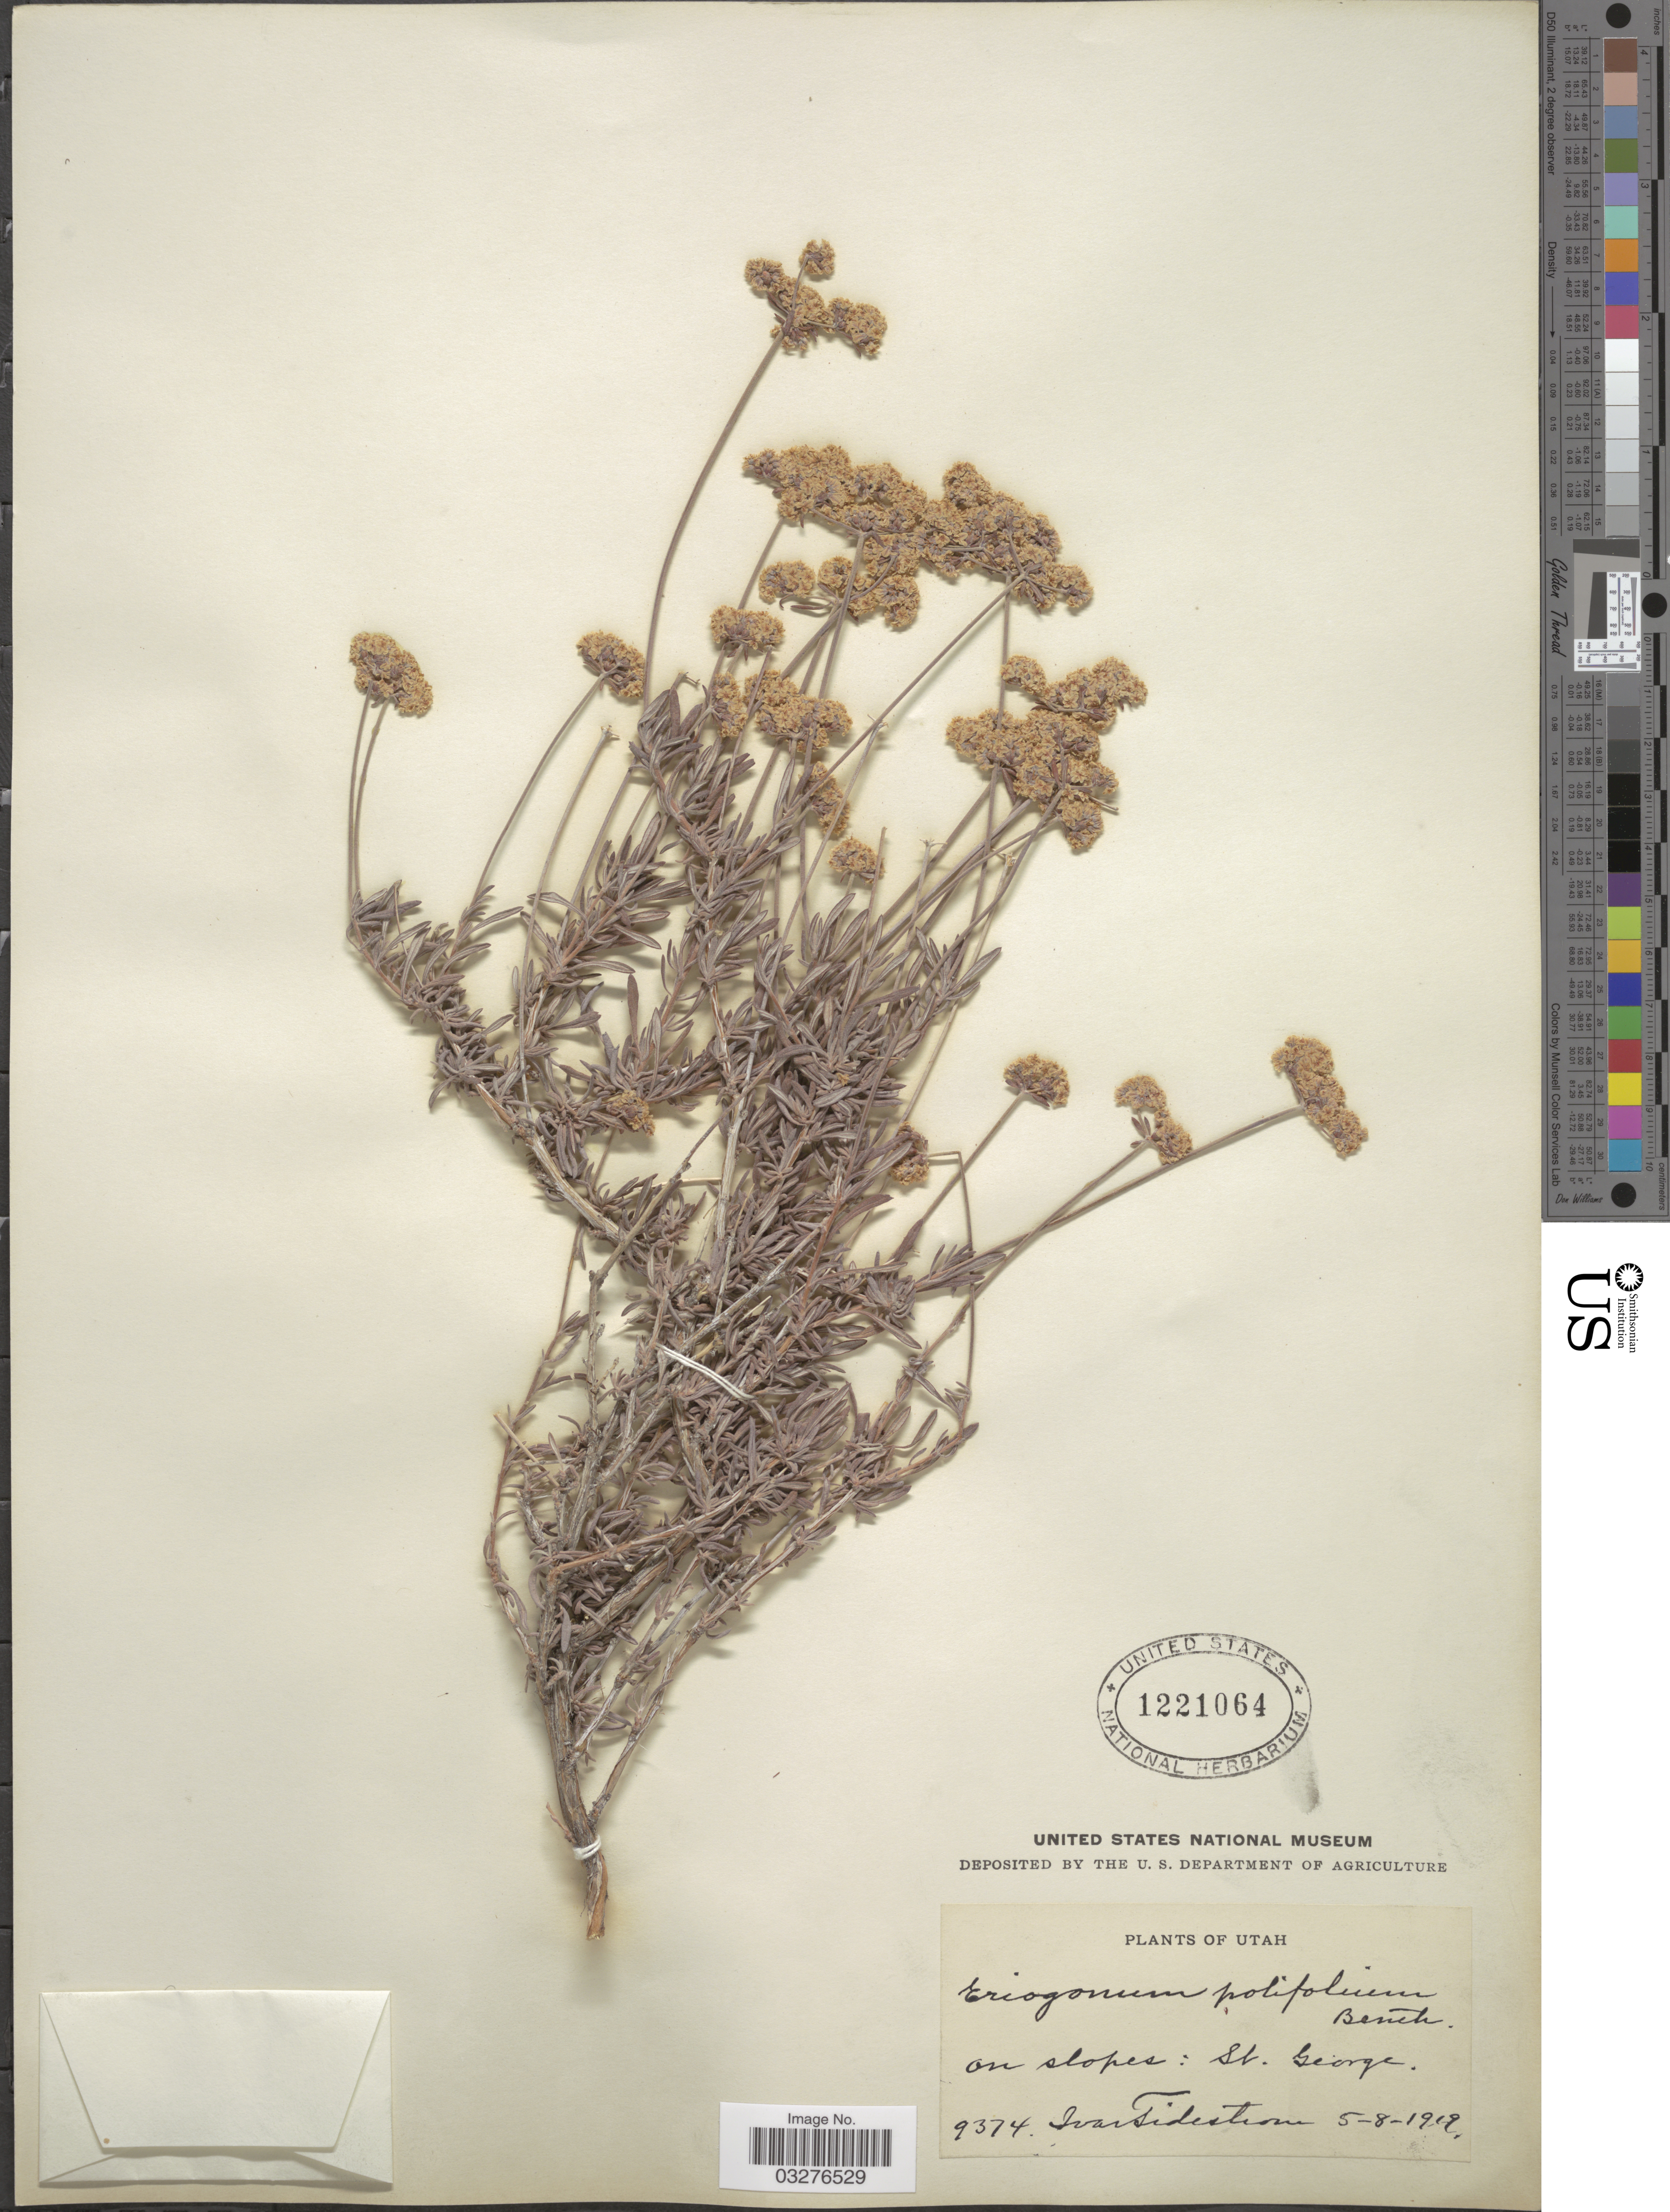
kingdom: Plantae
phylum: Tracheophyta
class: Magnoliopsida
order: Caryophyllales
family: Polygonaceae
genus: Eriogonum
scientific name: Eriogonum fasciculatum var. polifolium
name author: (Benth.) Torr. & A. Gray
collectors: I. F. Tidestrom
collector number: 9374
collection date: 1919-05-08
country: United States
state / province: Utah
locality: St. George.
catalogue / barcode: US 1221064